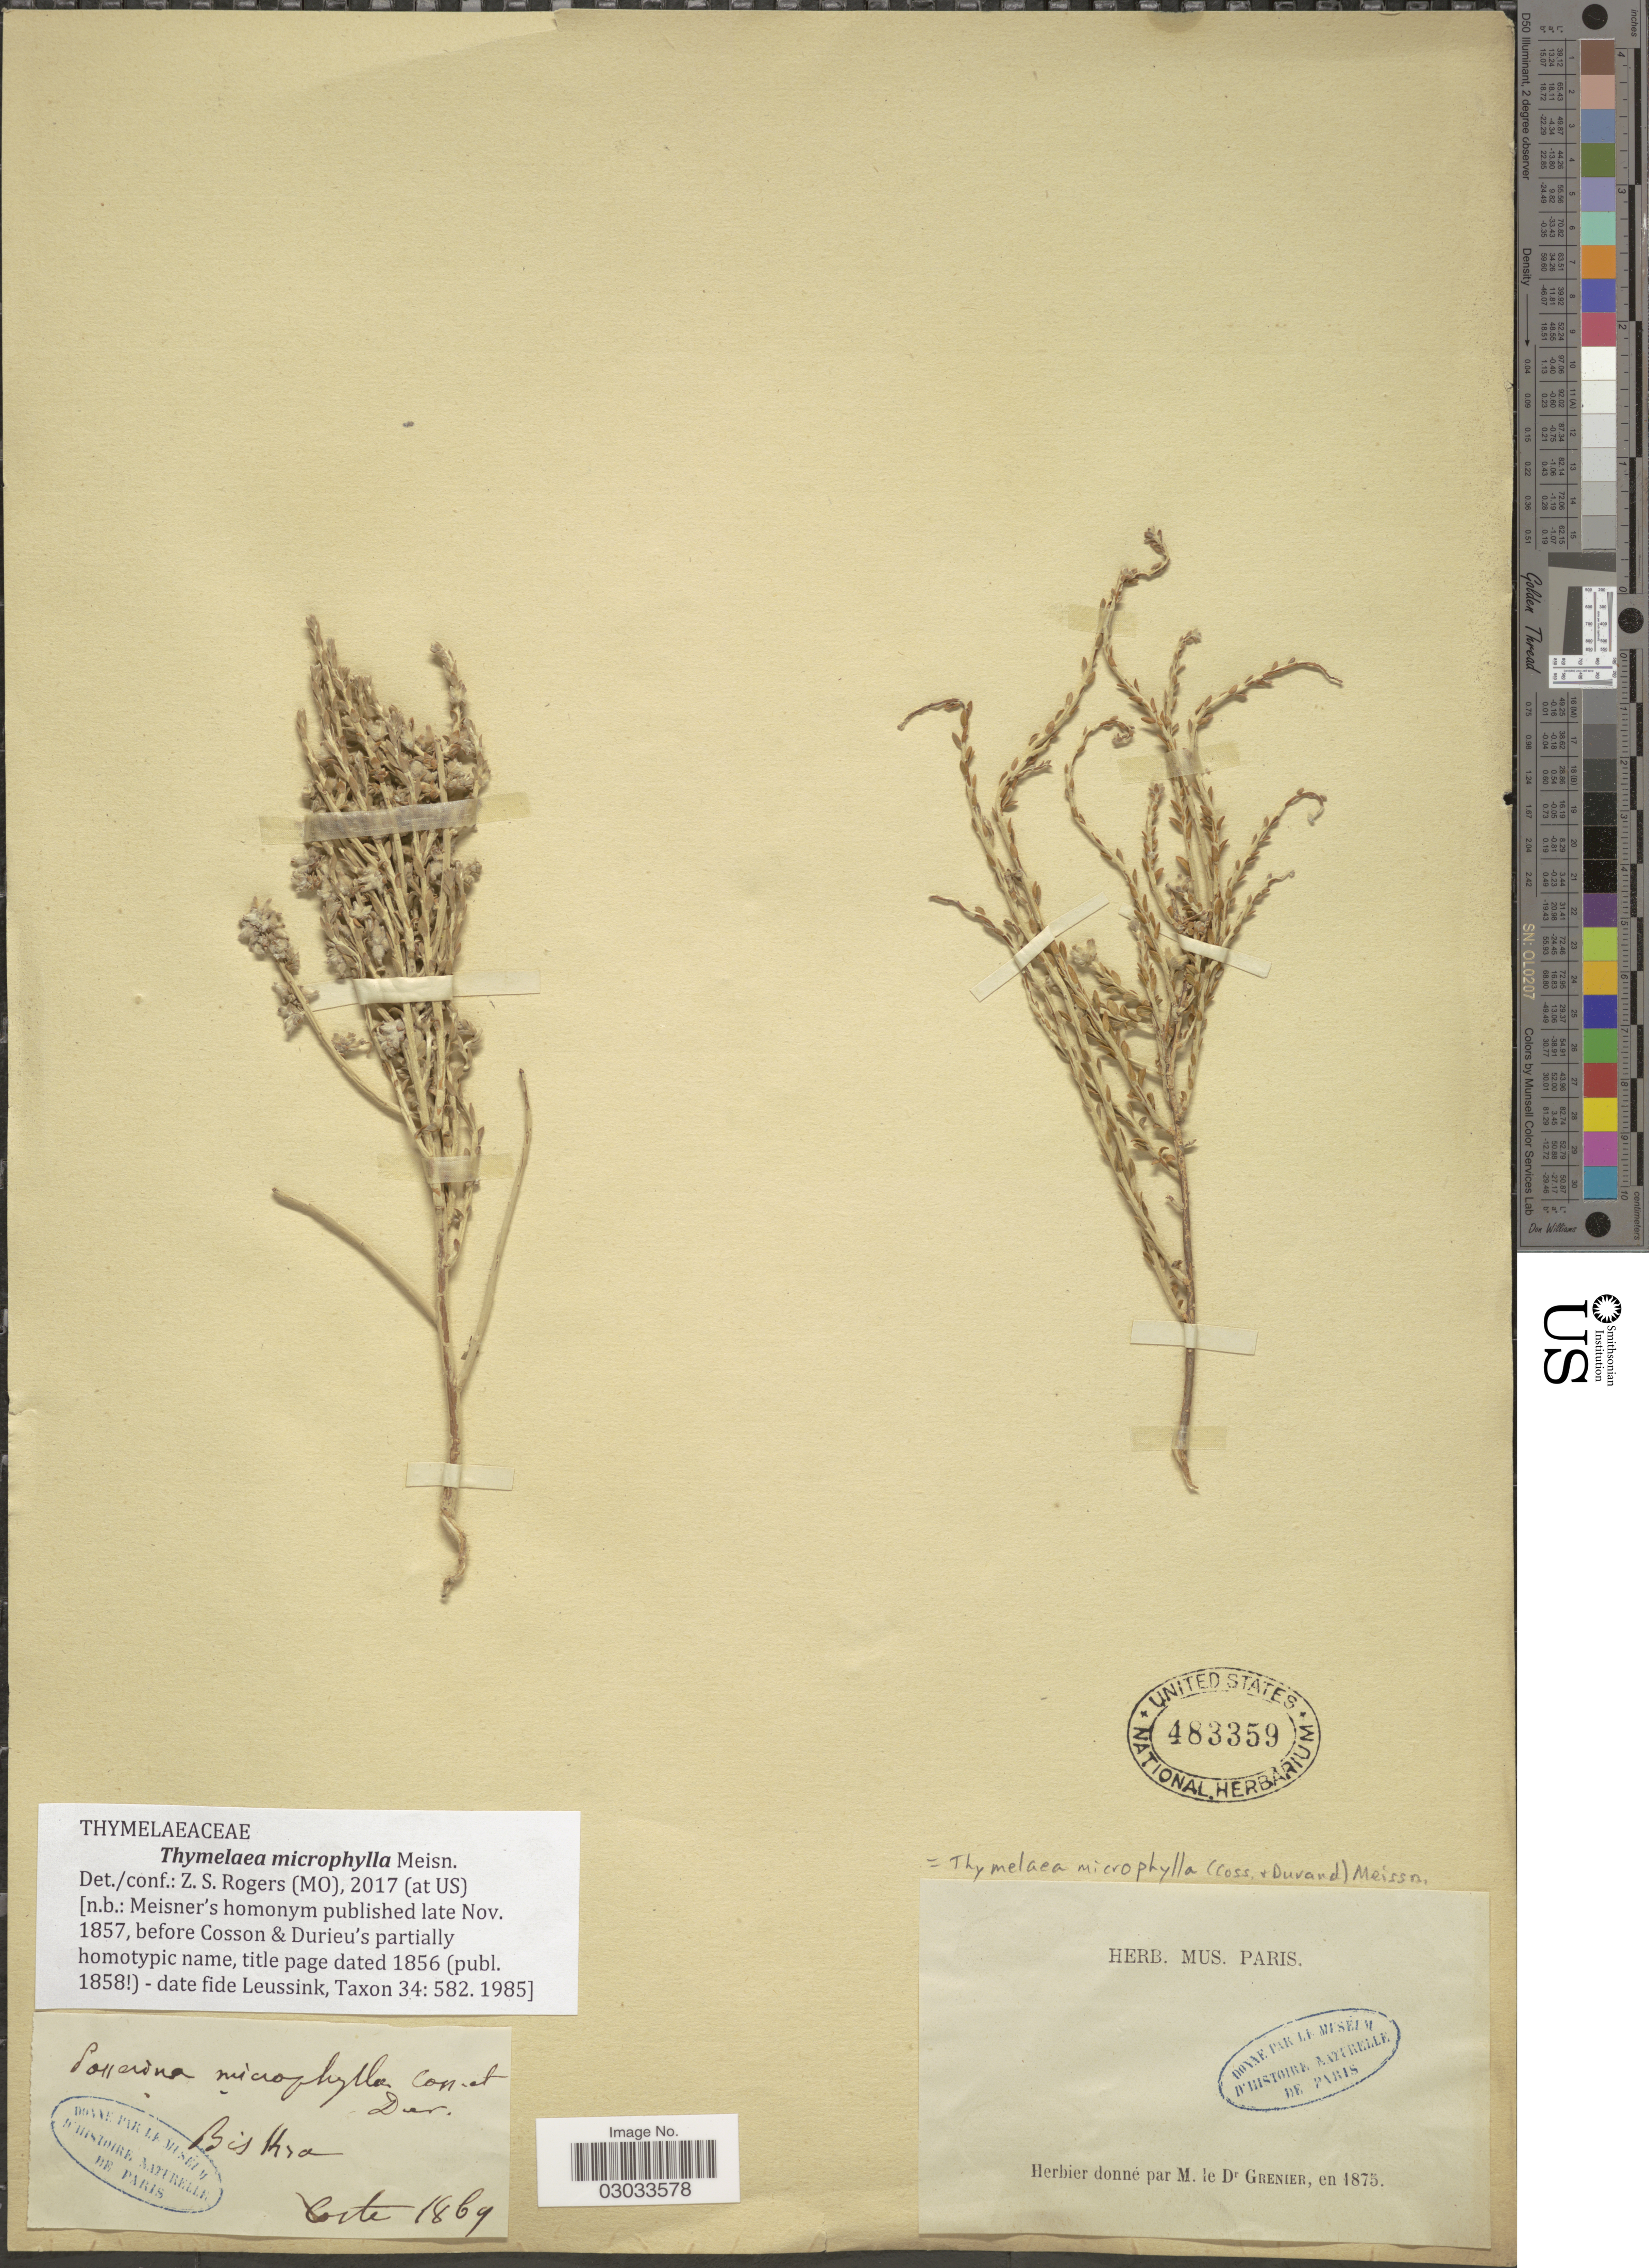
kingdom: Plantae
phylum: Tracheophyta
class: Magnoliopsida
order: Malvales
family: Thymelaeaceae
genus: Thymelaea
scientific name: Thymelaea microphylla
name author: Meisn.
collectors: Corte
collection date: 1869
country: Algeria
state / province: Biskra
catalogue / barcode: US 483359